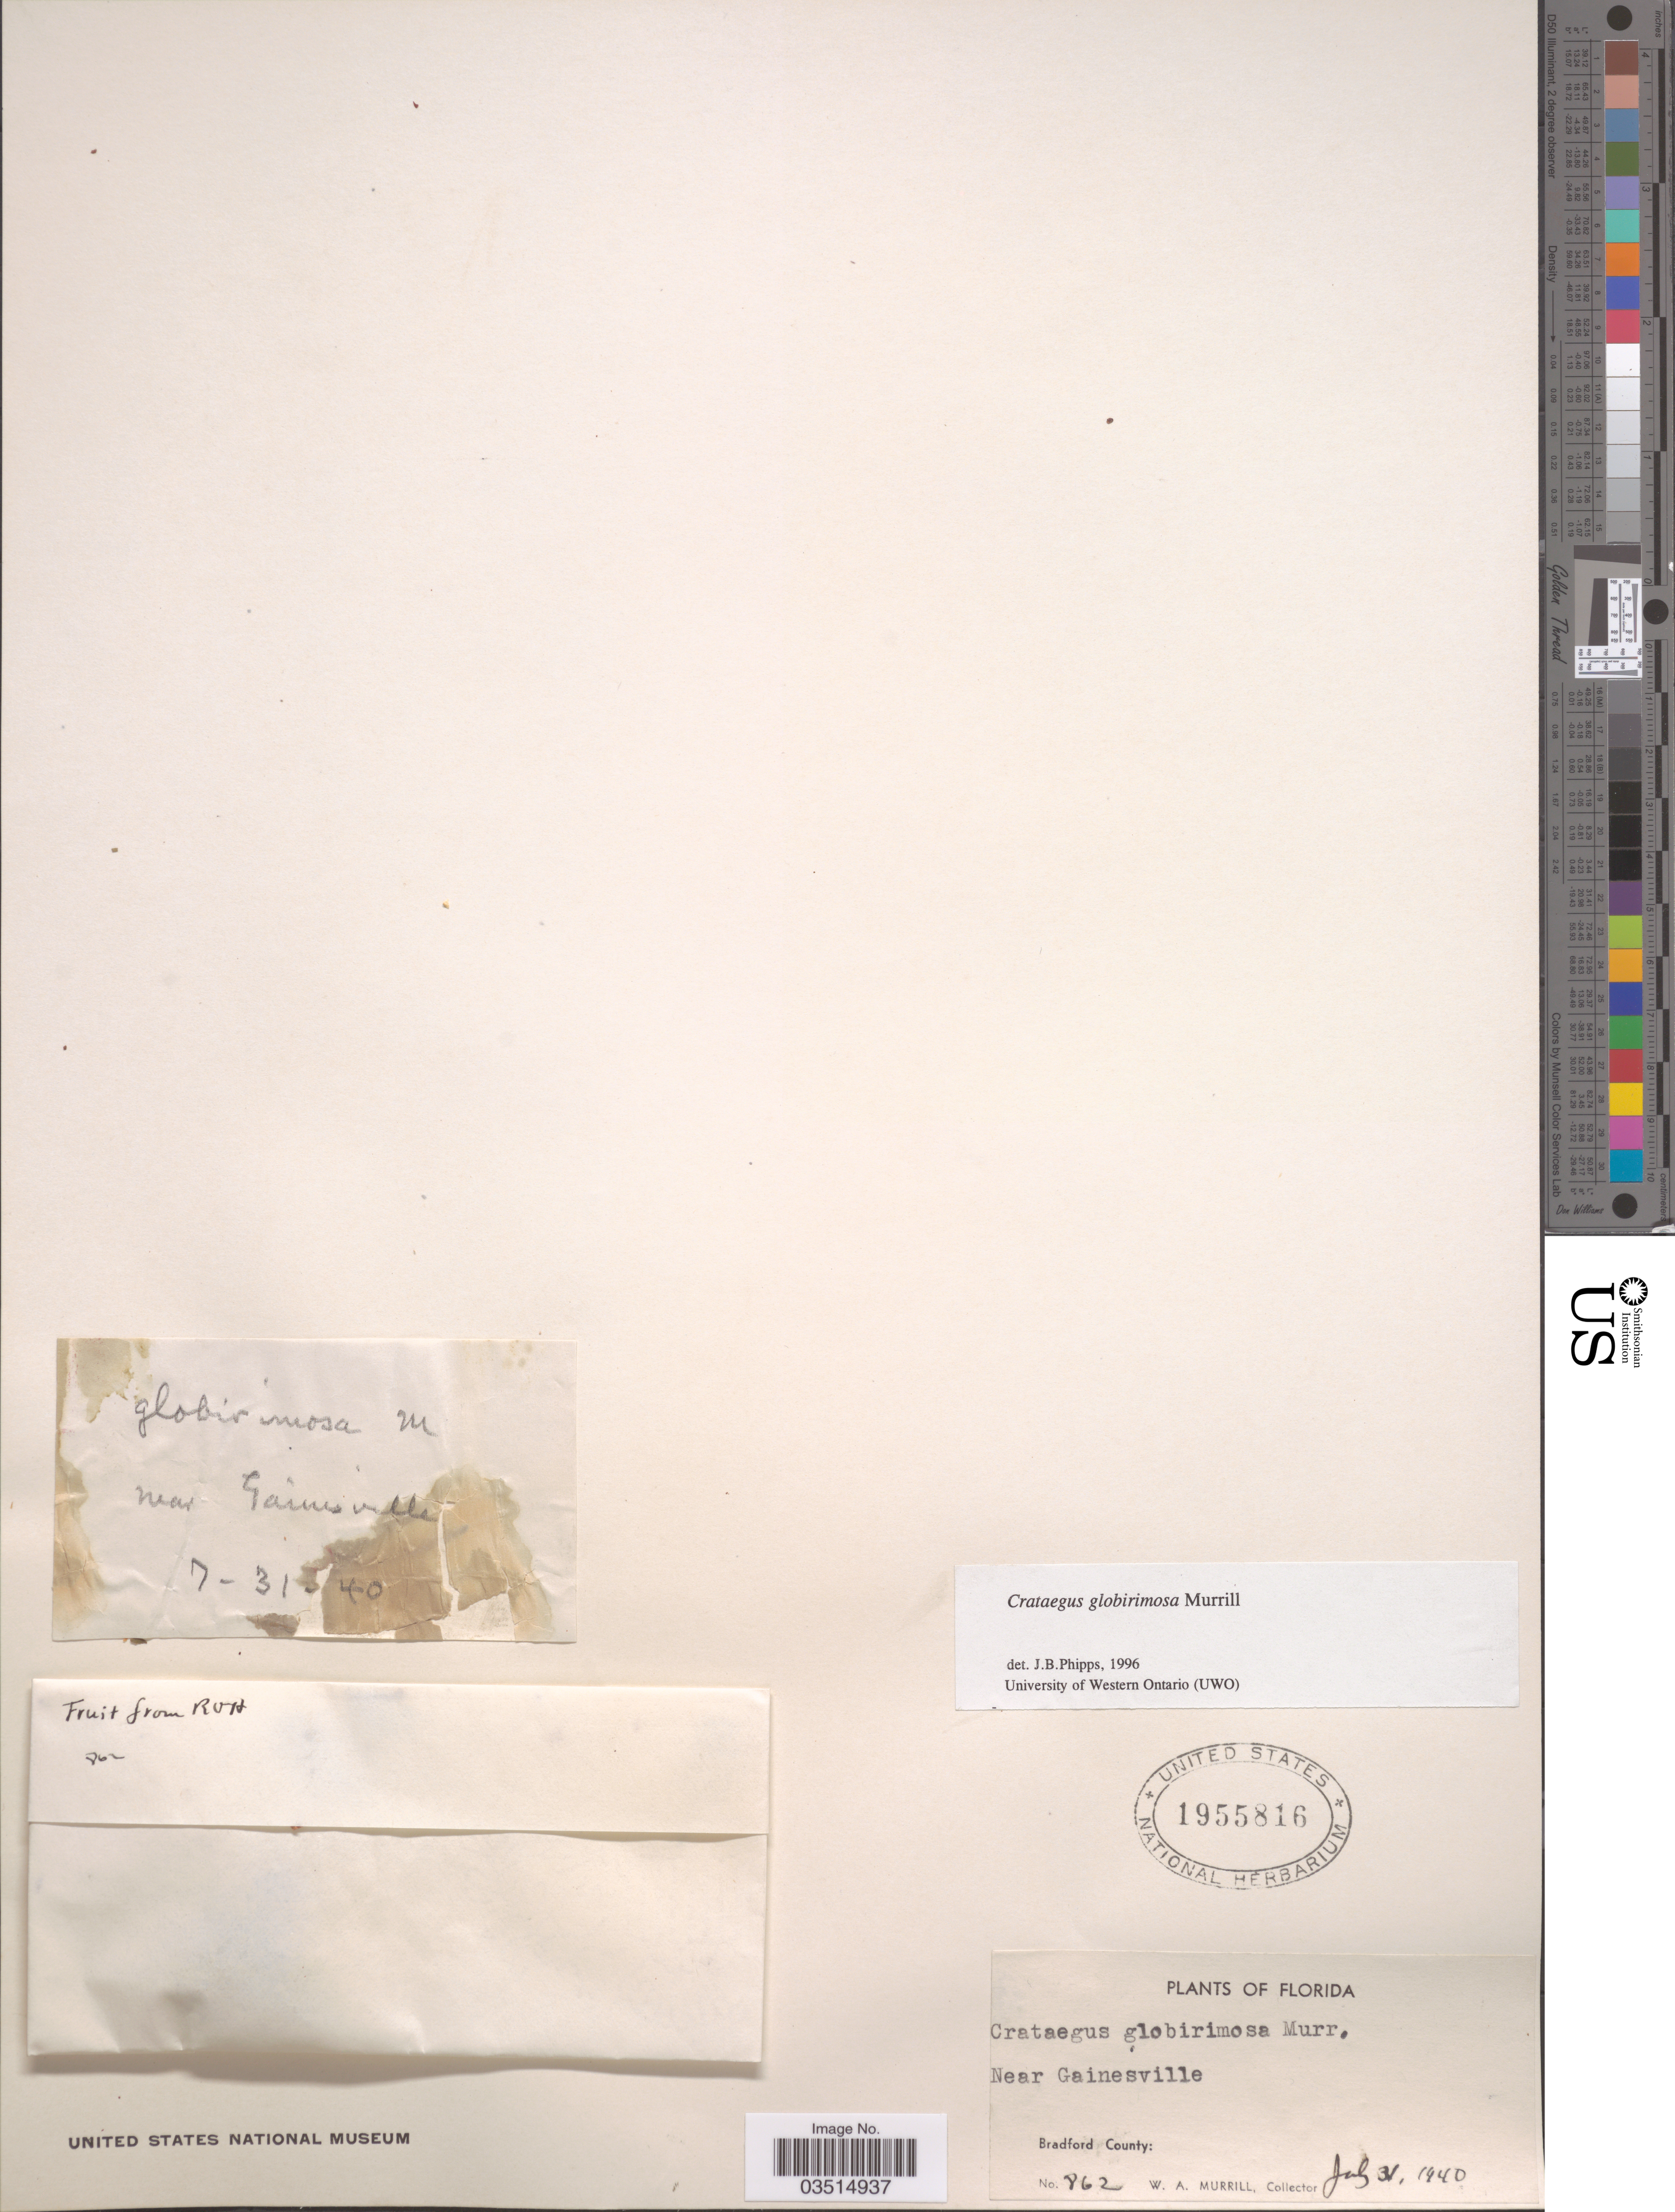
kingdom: Plantae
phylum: Tracheophyta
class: Magnoliopsida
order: Rosales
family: Rosaceae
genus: Crataegus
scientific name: Crataegus globirimosa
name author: Murrill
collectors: W. A. Murrill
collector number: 862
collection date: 1940-07-31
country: United States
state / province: Florida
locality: Near Gainesville, Bradford County.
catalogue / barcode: US 1955816